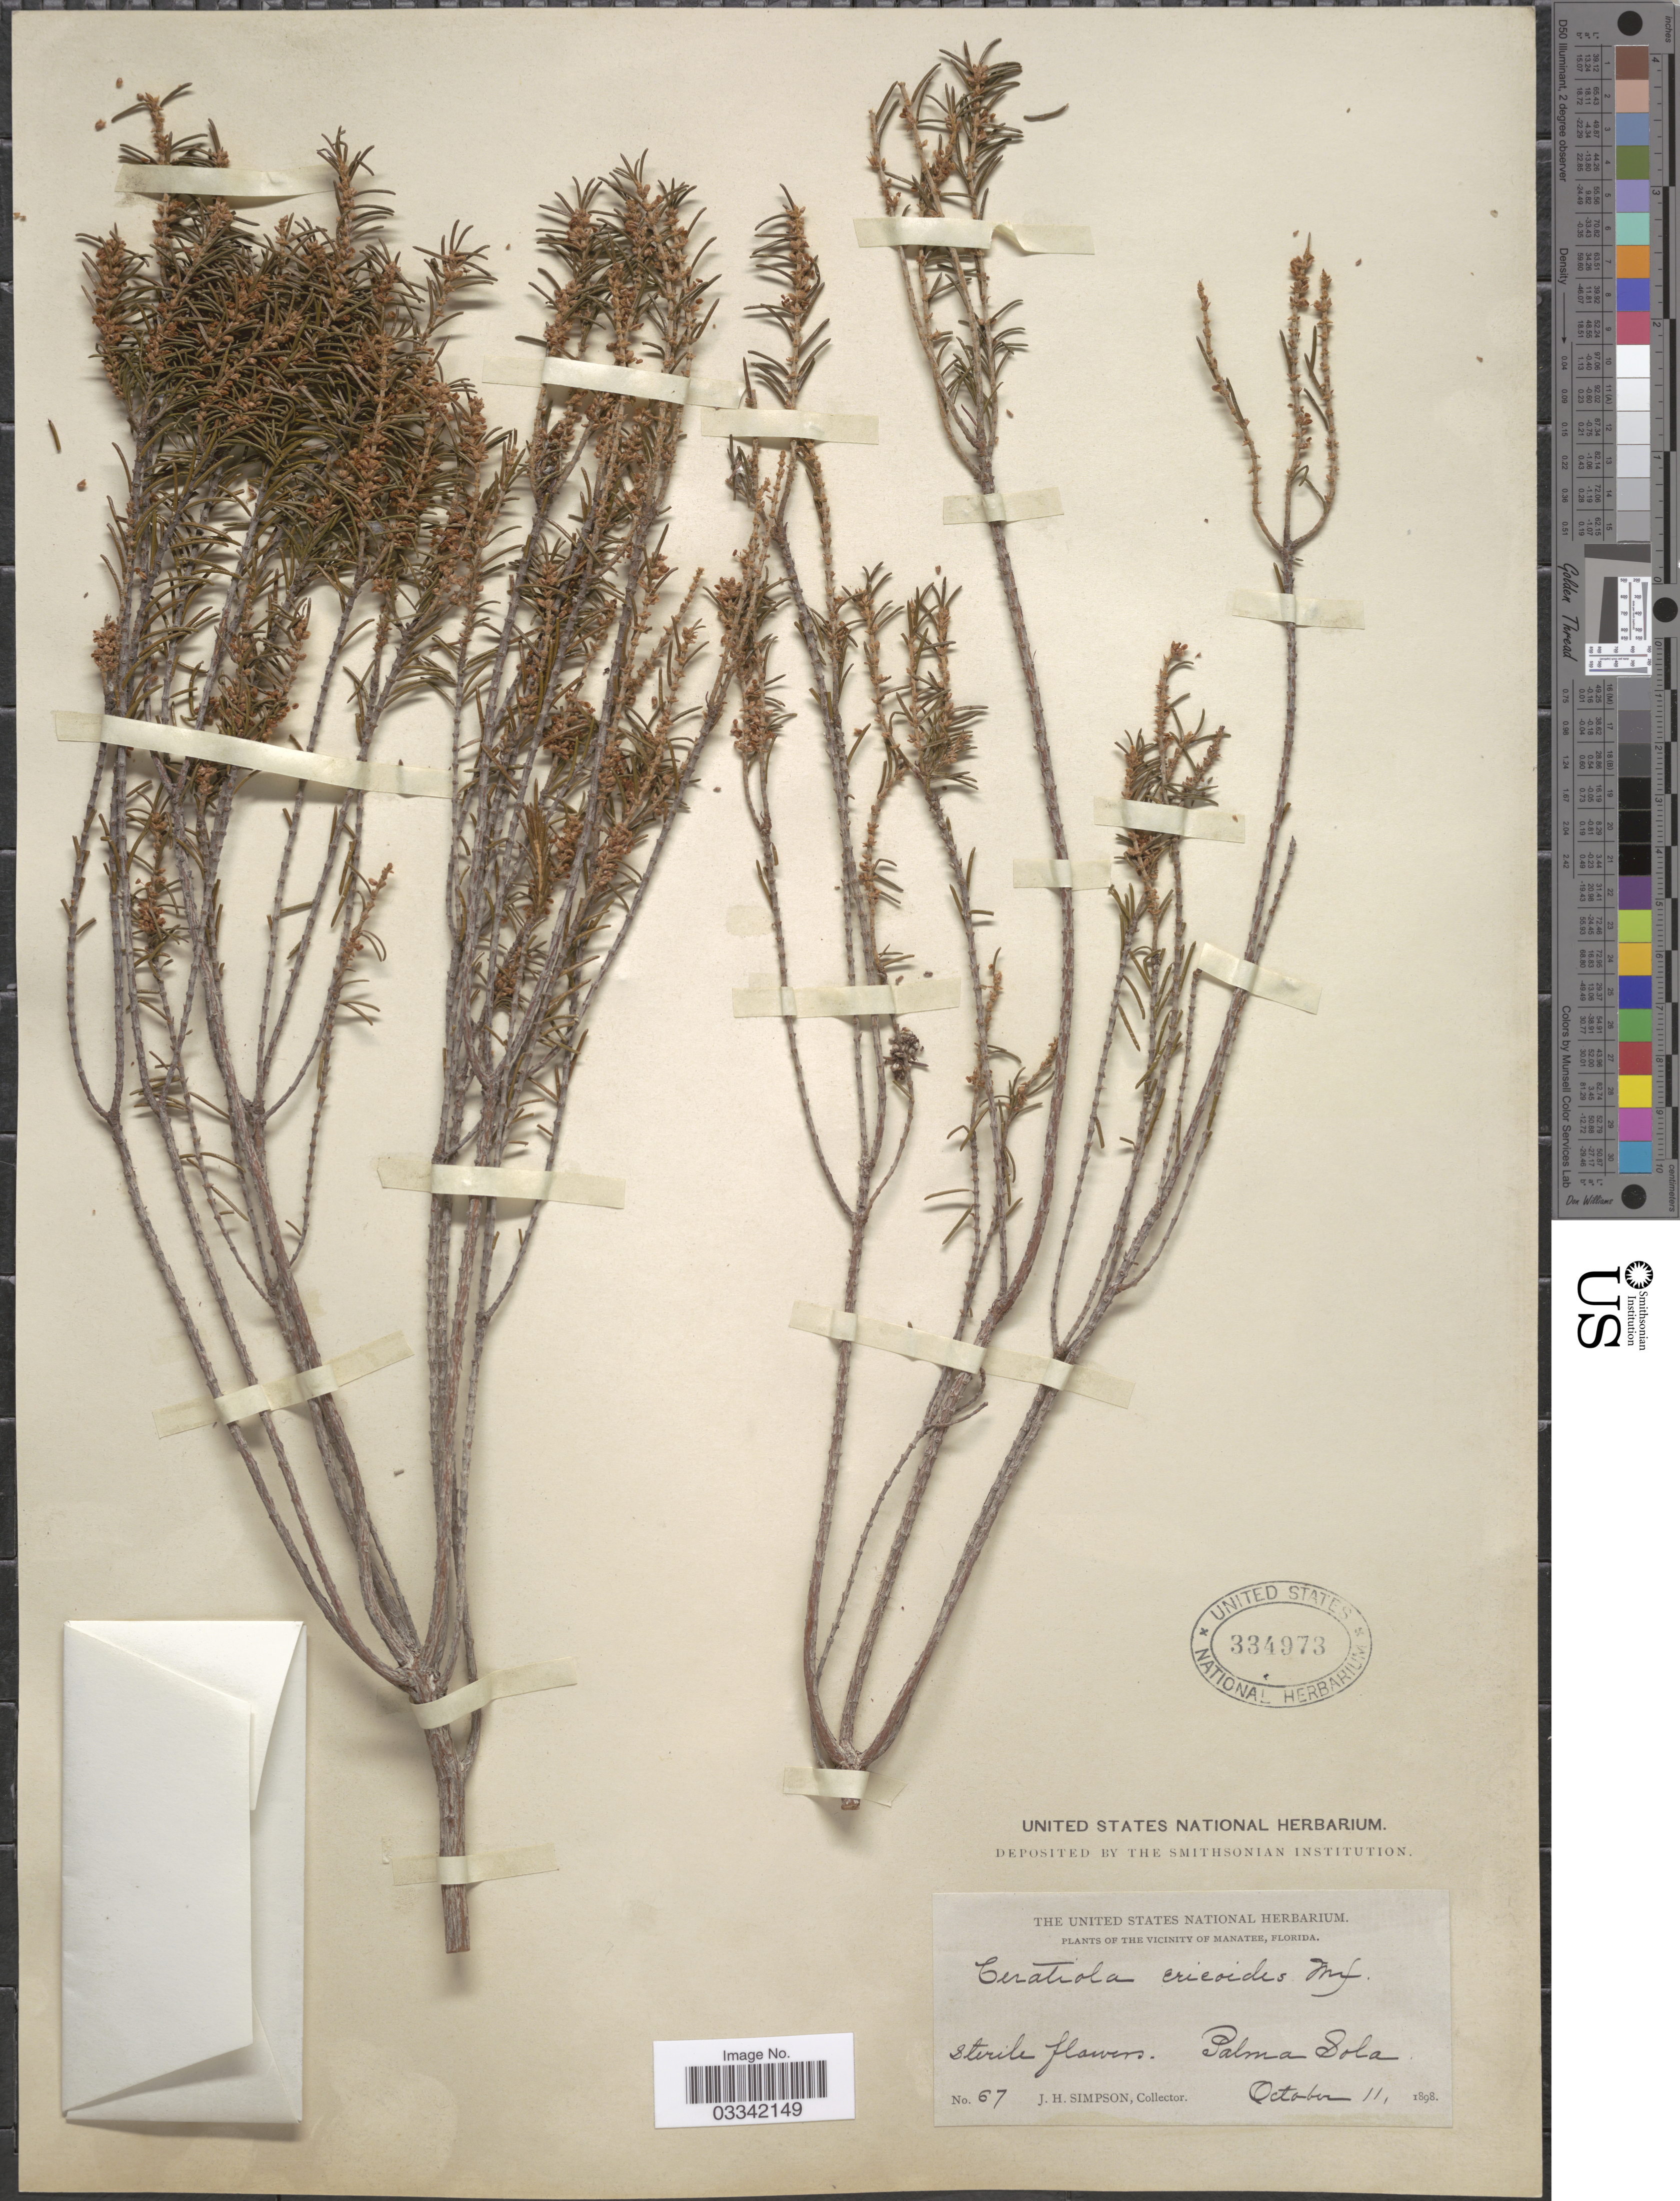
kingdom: Plantae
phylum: Tracheophyta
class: Magnoliopsida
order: Ericales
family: Ericaceae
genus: Ceratiola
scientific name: Ceratiola ericoides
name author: Michx.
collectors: J. H. Simpson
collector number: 67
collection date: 1898-10-11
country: United States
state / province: Florida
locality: Vicinity of Manatee, Palma Sola.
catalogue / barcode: US 334973